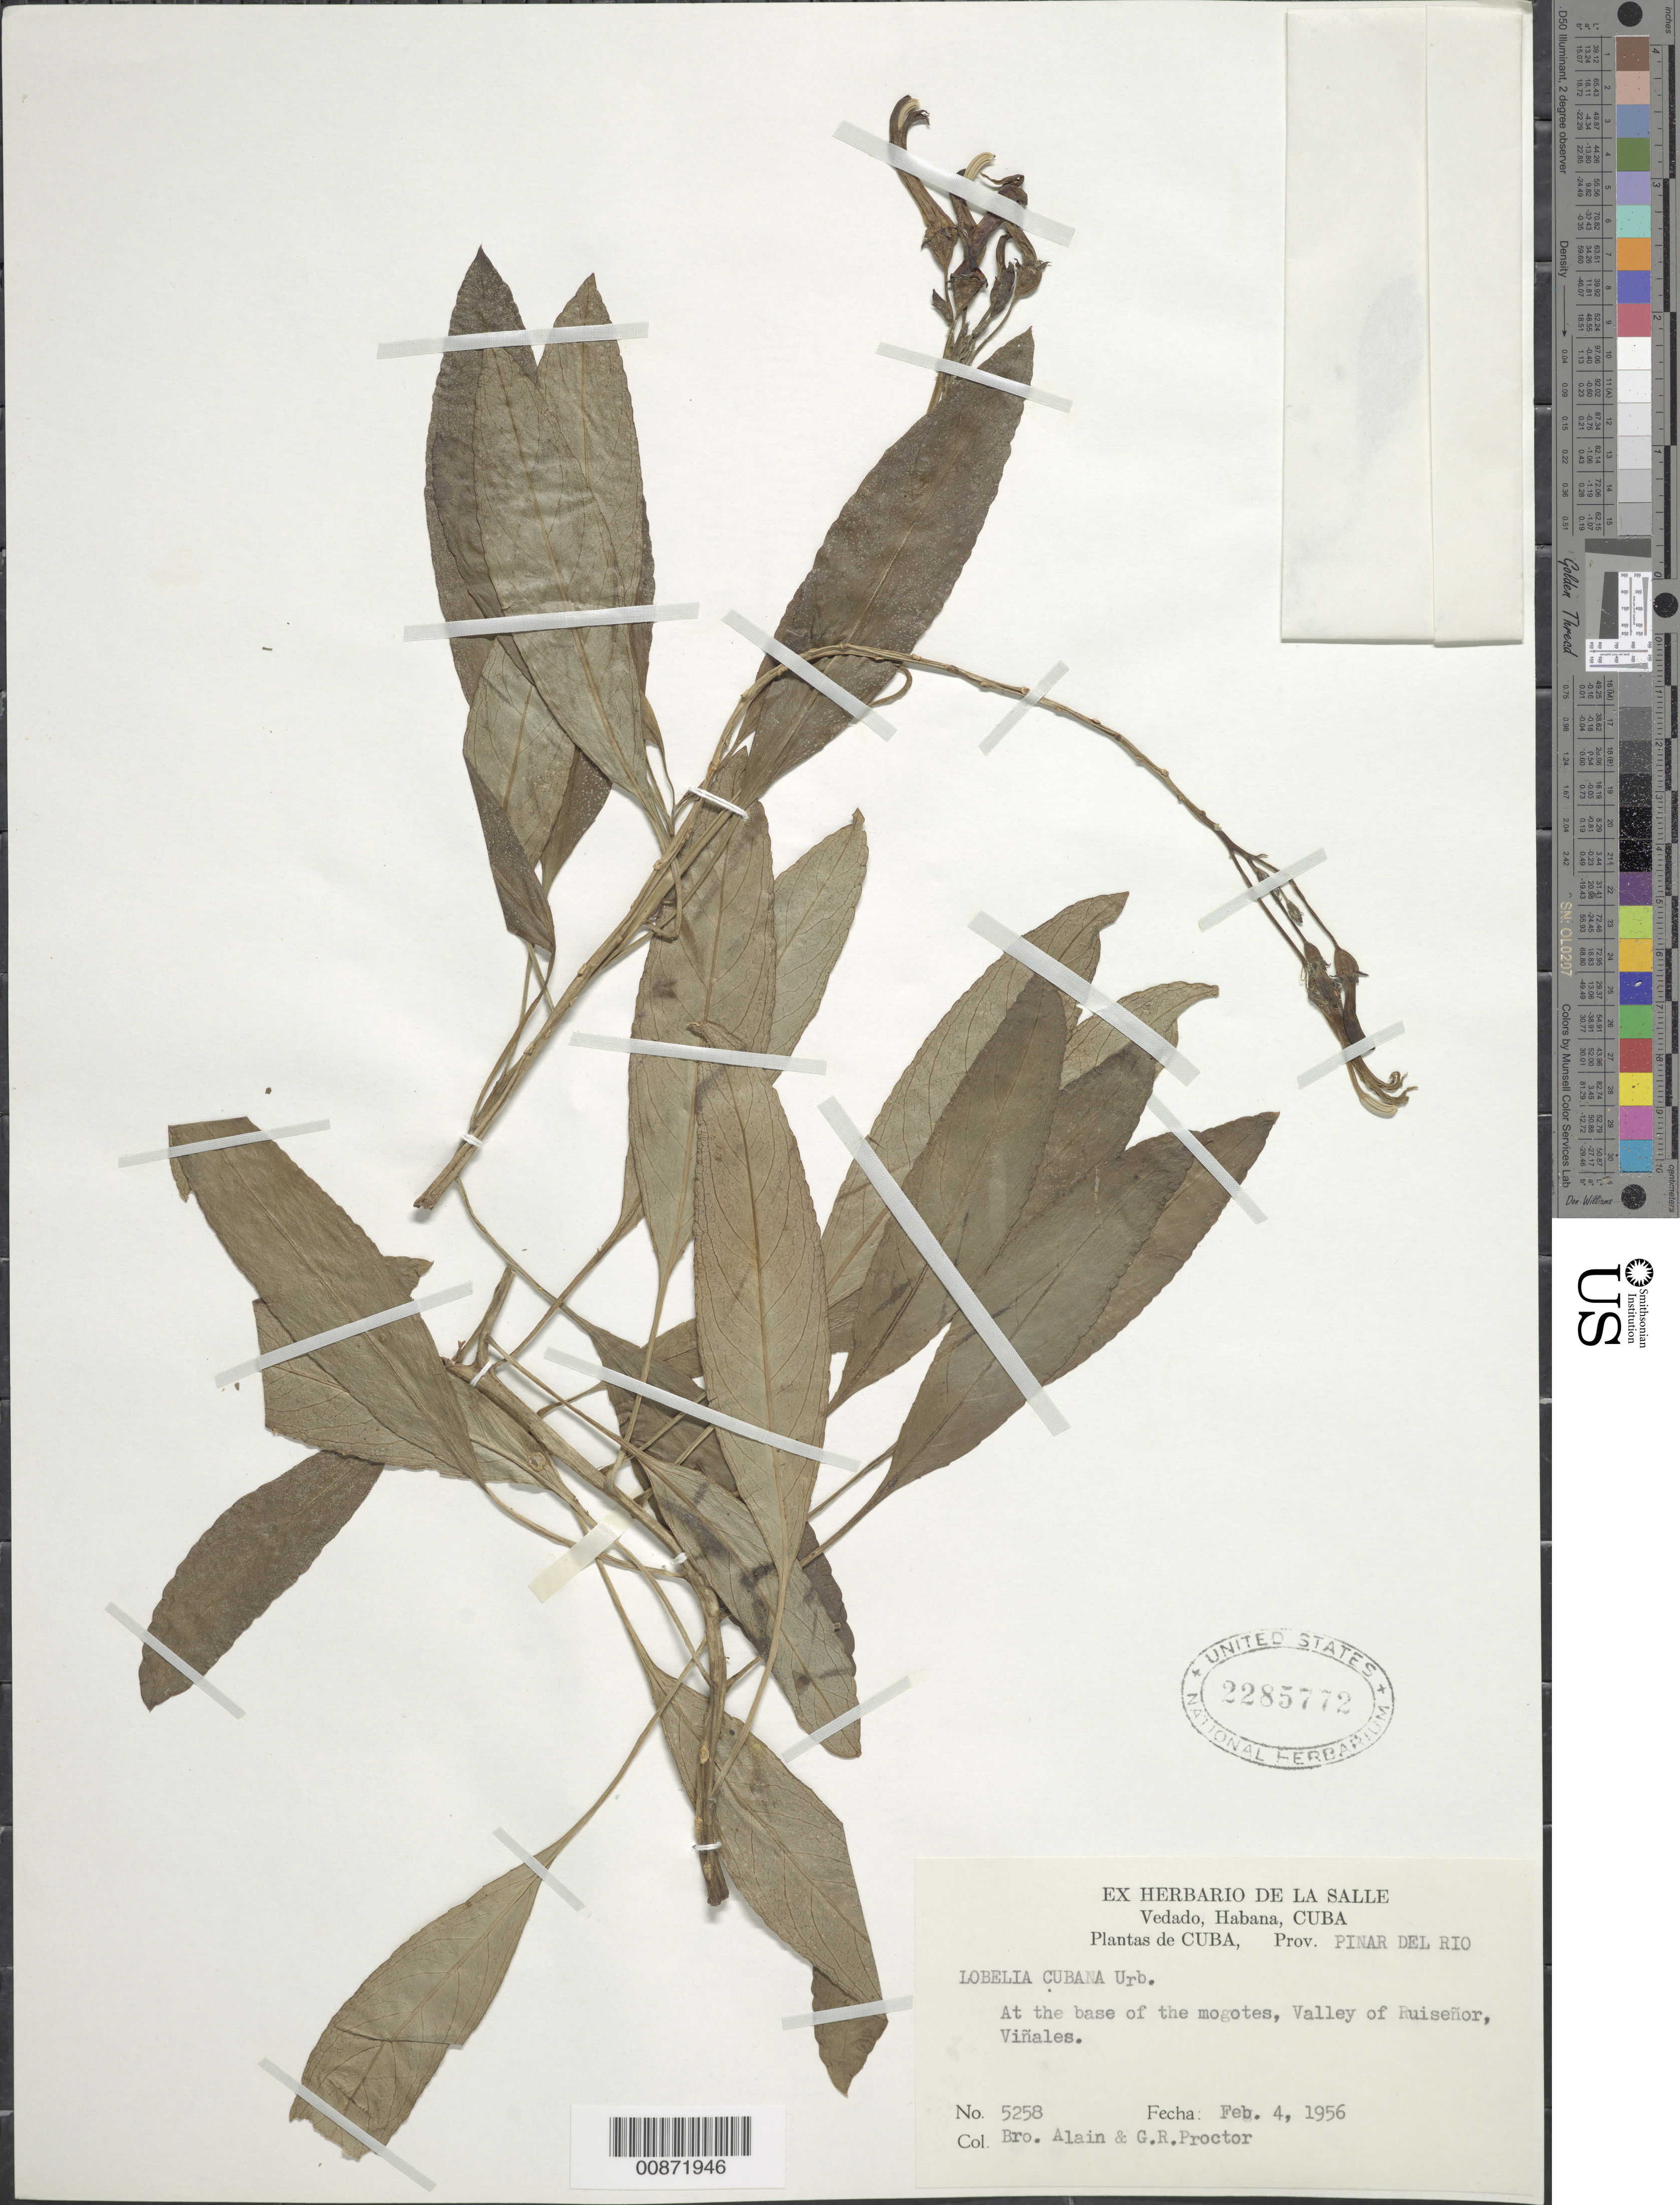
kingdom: Plantae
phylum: Tracheophyta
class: Magnoliopsida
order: Asterales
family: Campanulaceae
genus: Lobelia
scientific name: Lobelia cubana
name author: Urb.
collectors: A. H. Liogier & G. R. Proctor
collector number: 5258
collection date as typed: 04 Feb 1956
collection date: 1956-02-04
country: Cuba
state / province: Pinar del Río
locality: Valley of Ruiseñor, Viñales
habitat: At base of the mogotes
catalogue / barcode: US 2285772